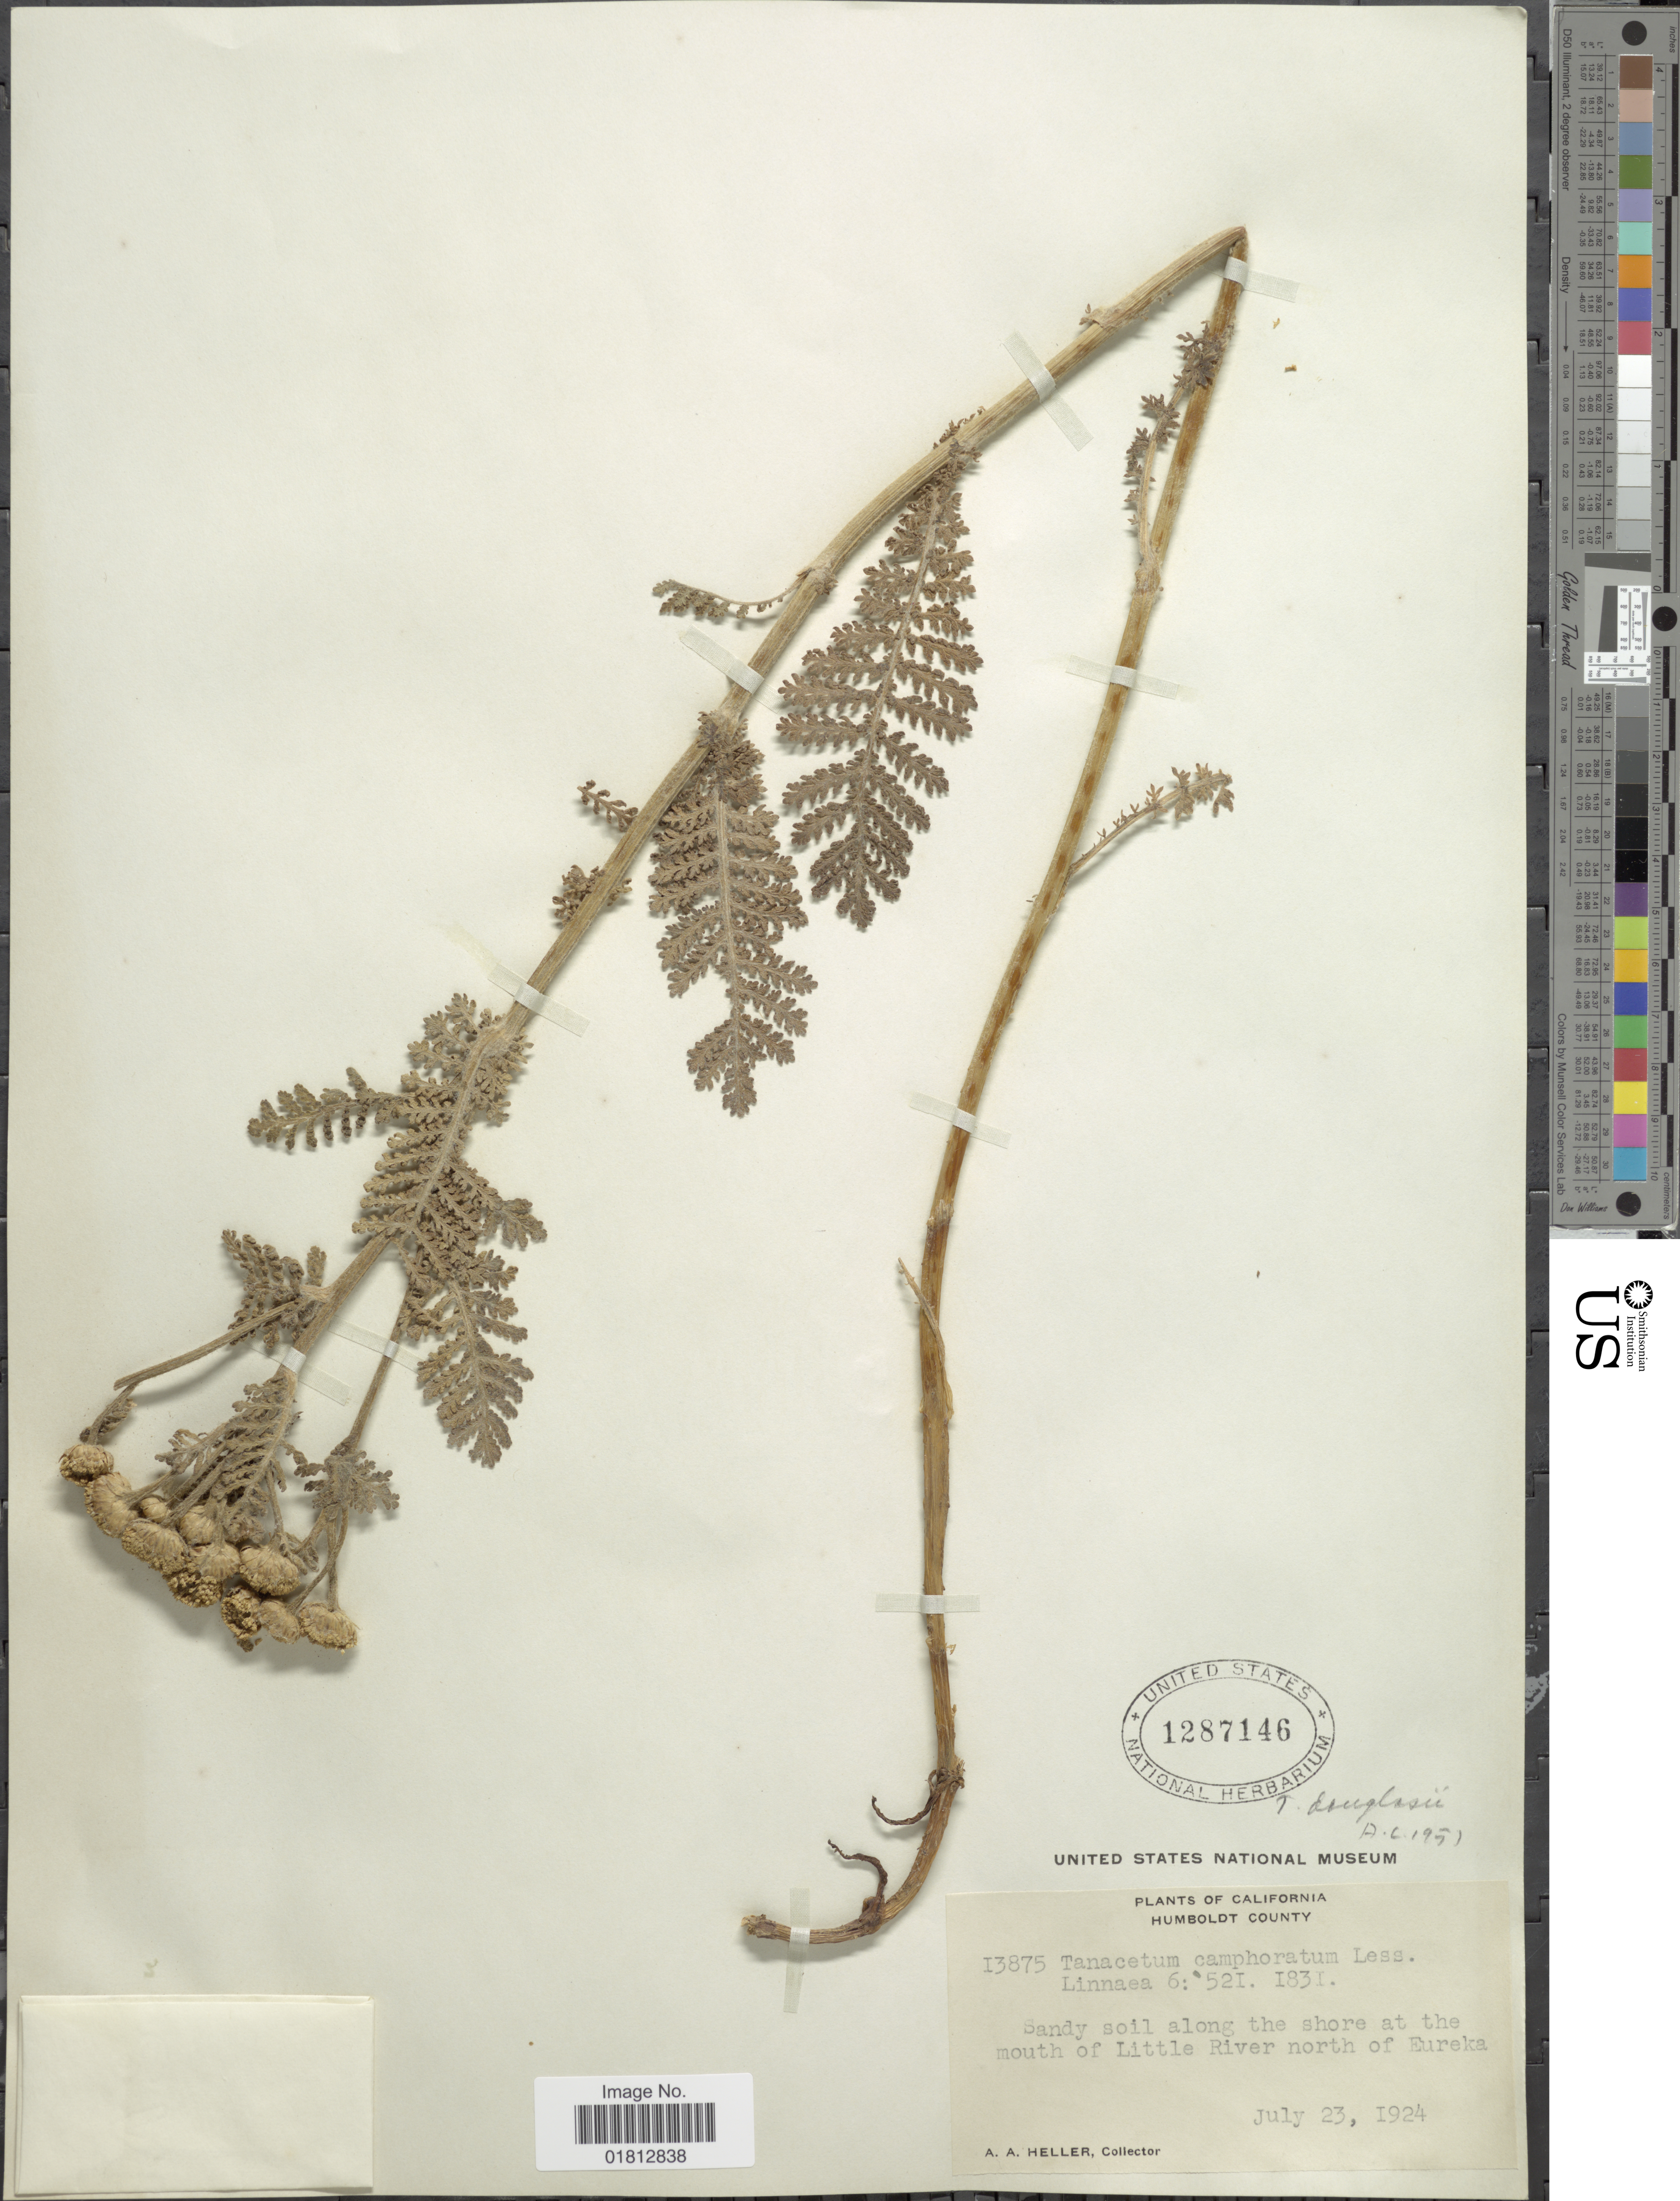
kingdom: Plantae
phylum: Tracheophyta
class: Magnoliopsida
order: Asterales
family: Asteraceae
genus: Tanacetum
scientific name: Tanacetum douglasii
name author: DC.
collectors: A. A. Heller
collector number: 13875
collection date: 1924-07-23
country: United States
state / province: California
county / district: Humboldt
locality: Humboldt County, along the shore at the mouth of Little River north of Eureka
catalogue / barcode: US 1287146